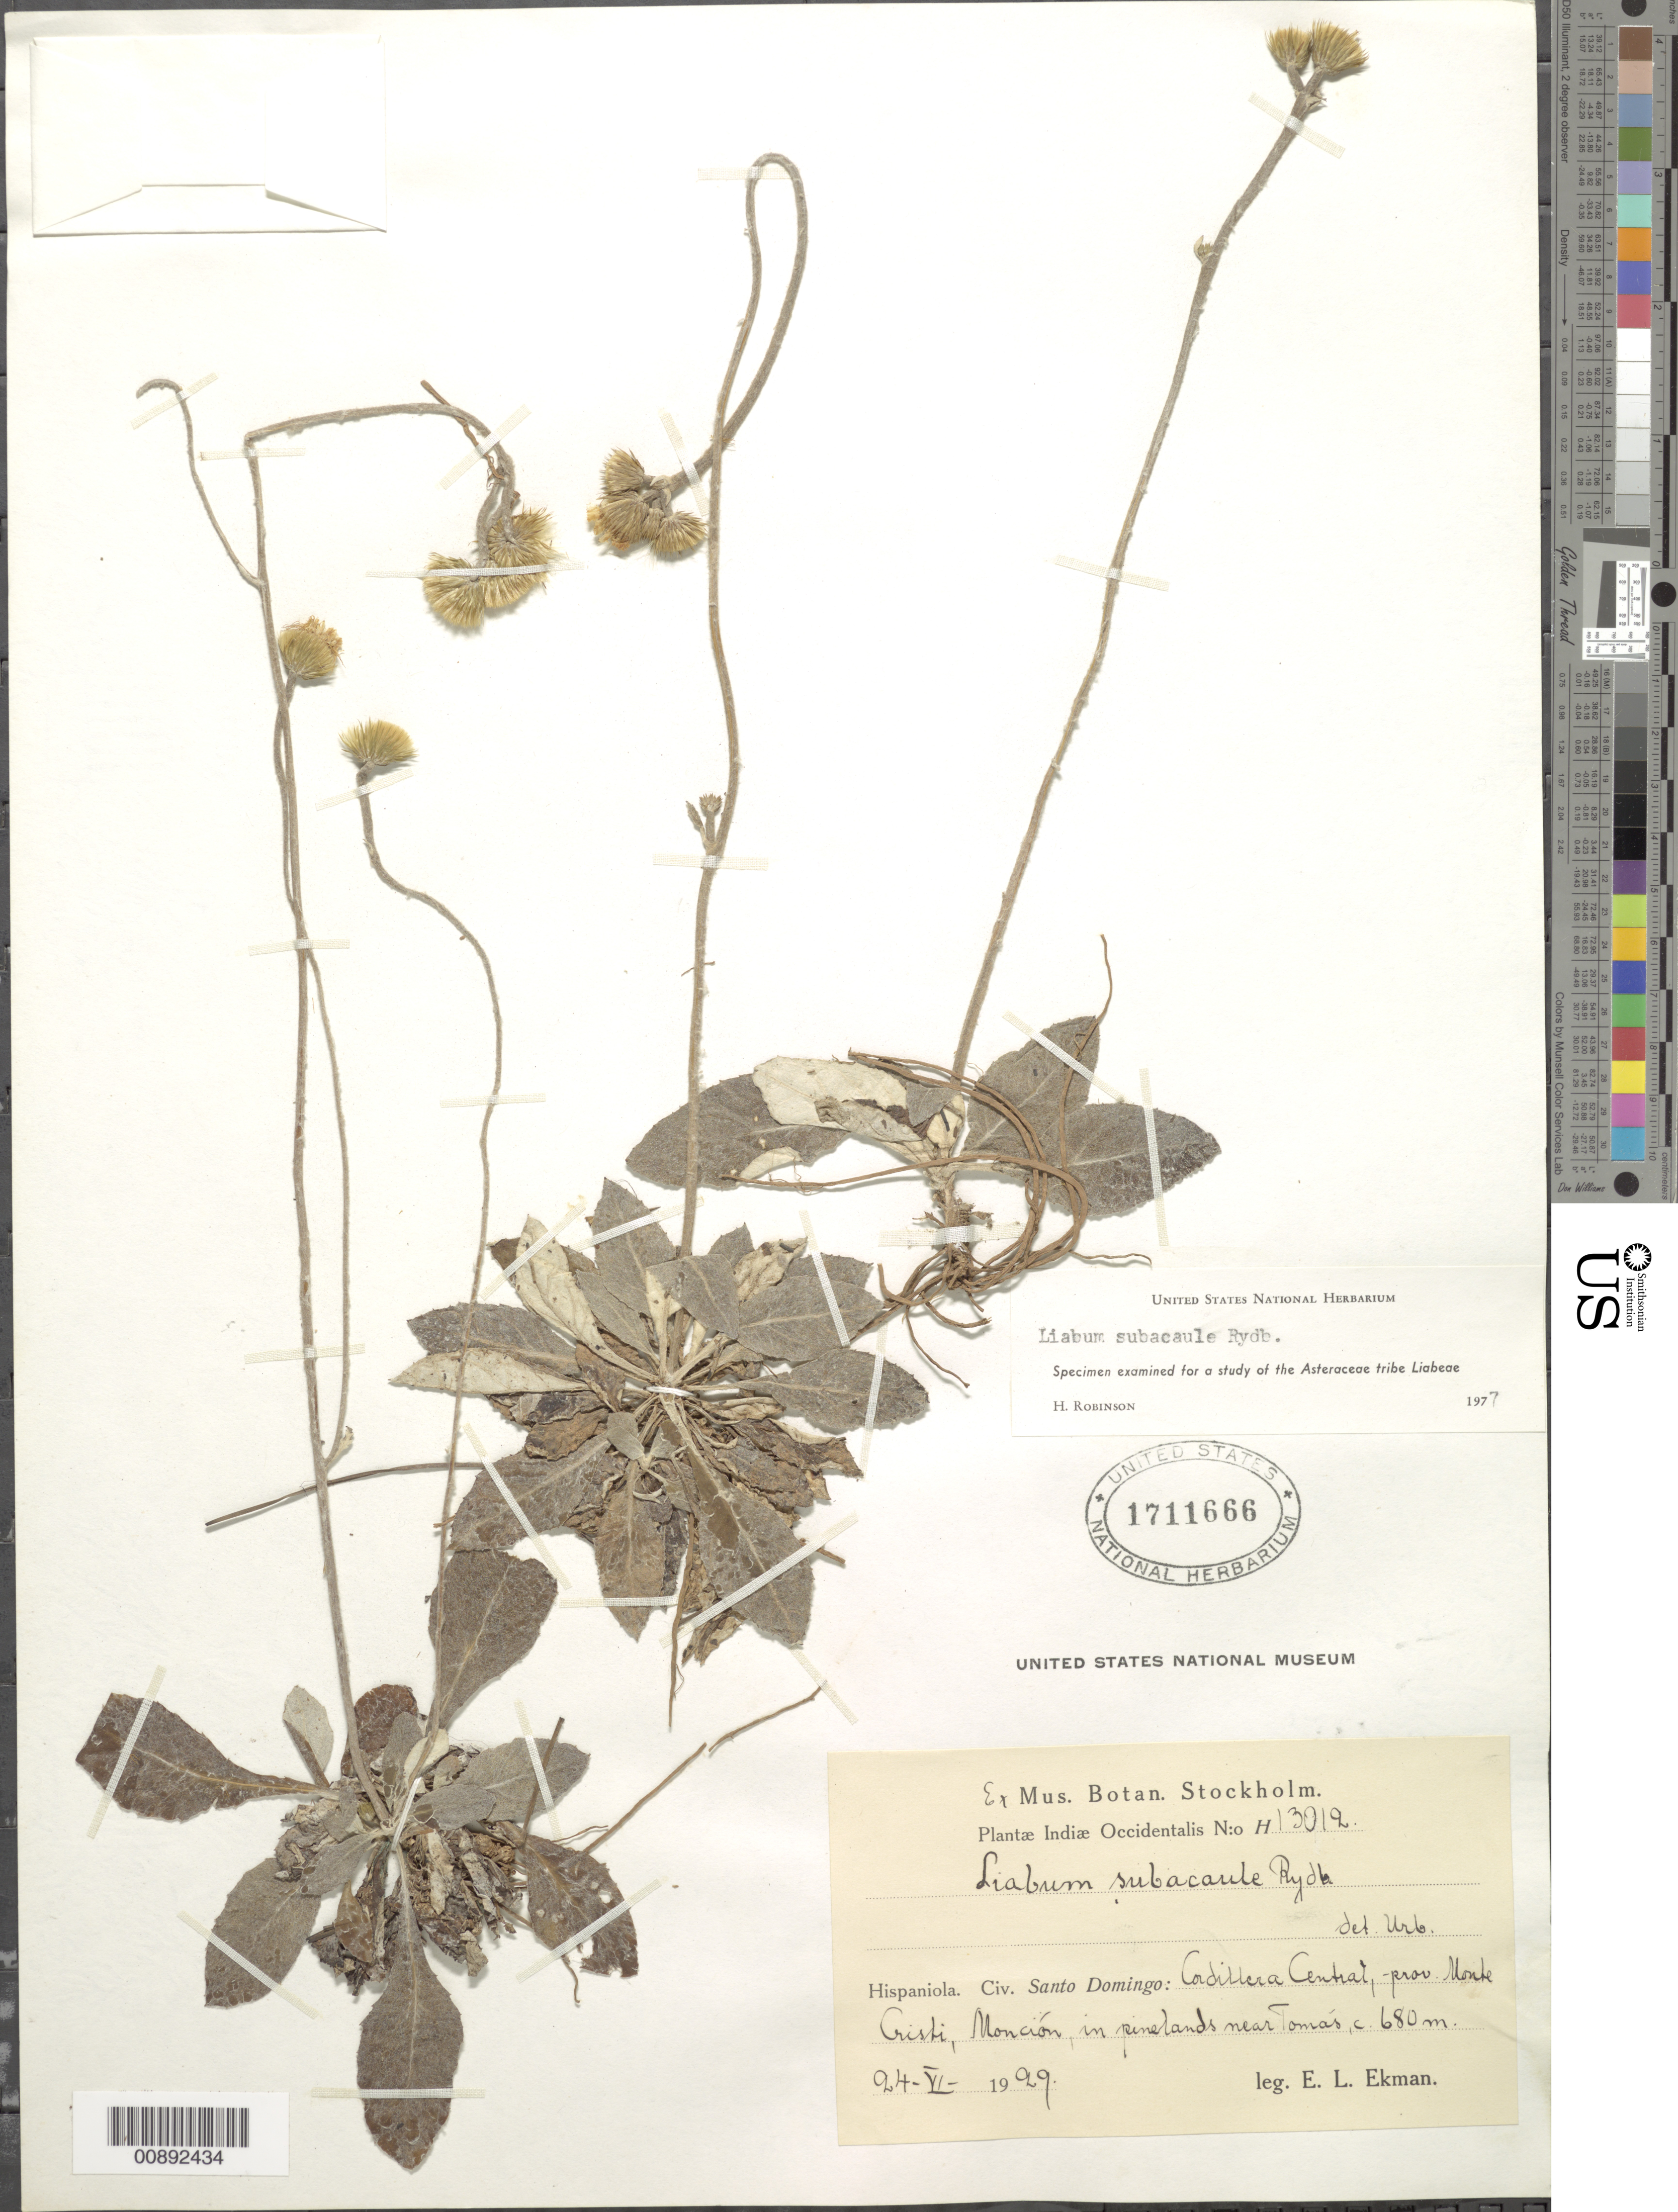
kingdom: Plantae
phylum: Tracheophyta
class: Magnoliopsida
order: Asterales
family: Asteraceae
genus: Liabum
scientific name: Liabum subacaule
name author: Rydb.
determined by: Robinson, Harold E., (US)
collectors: E. L. Ekman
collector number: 13012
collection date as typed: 24 June 1929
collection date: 1929-06-24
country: Dominican Republic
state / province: Monte Cristi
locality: Santo Domingo, Cordillera central, Moncion, near Tomas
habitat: Pinelands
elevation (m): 680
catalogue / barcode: US 1711666